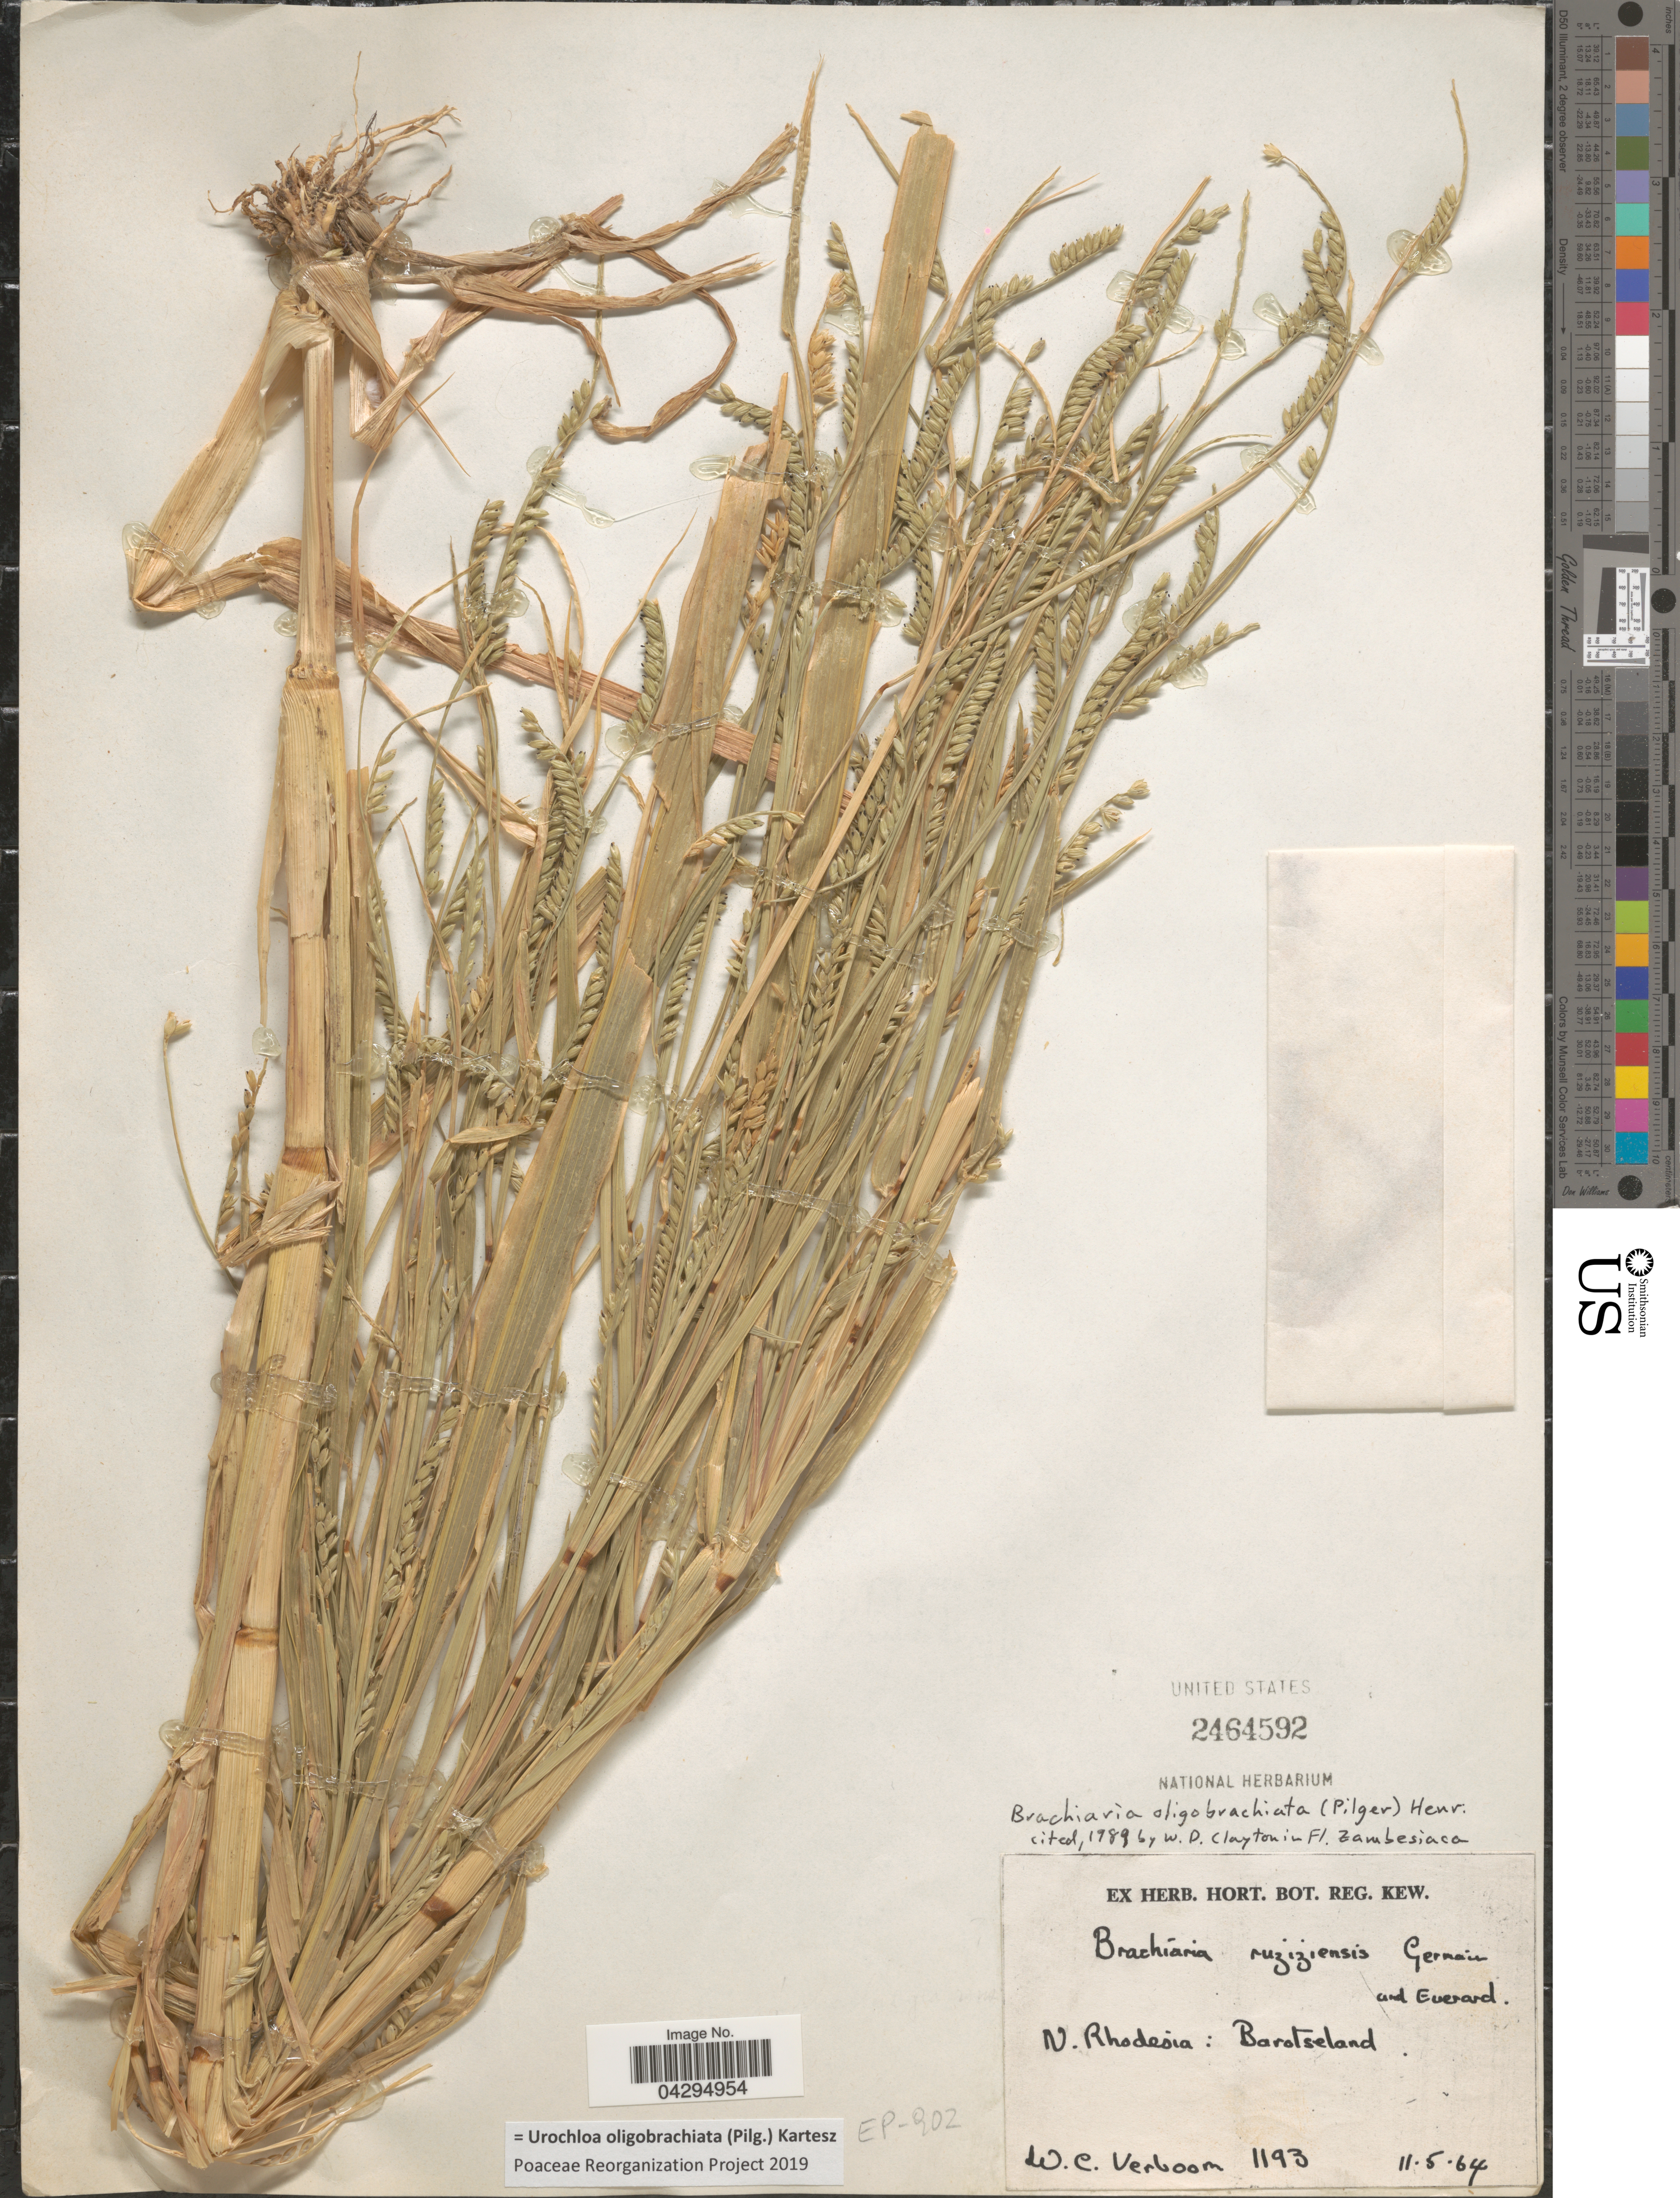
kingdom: Plantae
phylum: Tracheophyta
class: Liliopsida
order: Poales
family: Poaceae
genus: Urochloa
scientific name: Urochloa oligobrachiata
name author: (Pilg.) Kartesz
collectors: W. Verboom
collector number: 1193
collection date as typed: Transcribed d/m/y: 11/5/64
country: Zambia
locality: N. Rhodesia: Barotseland.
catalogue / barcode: US 2464592